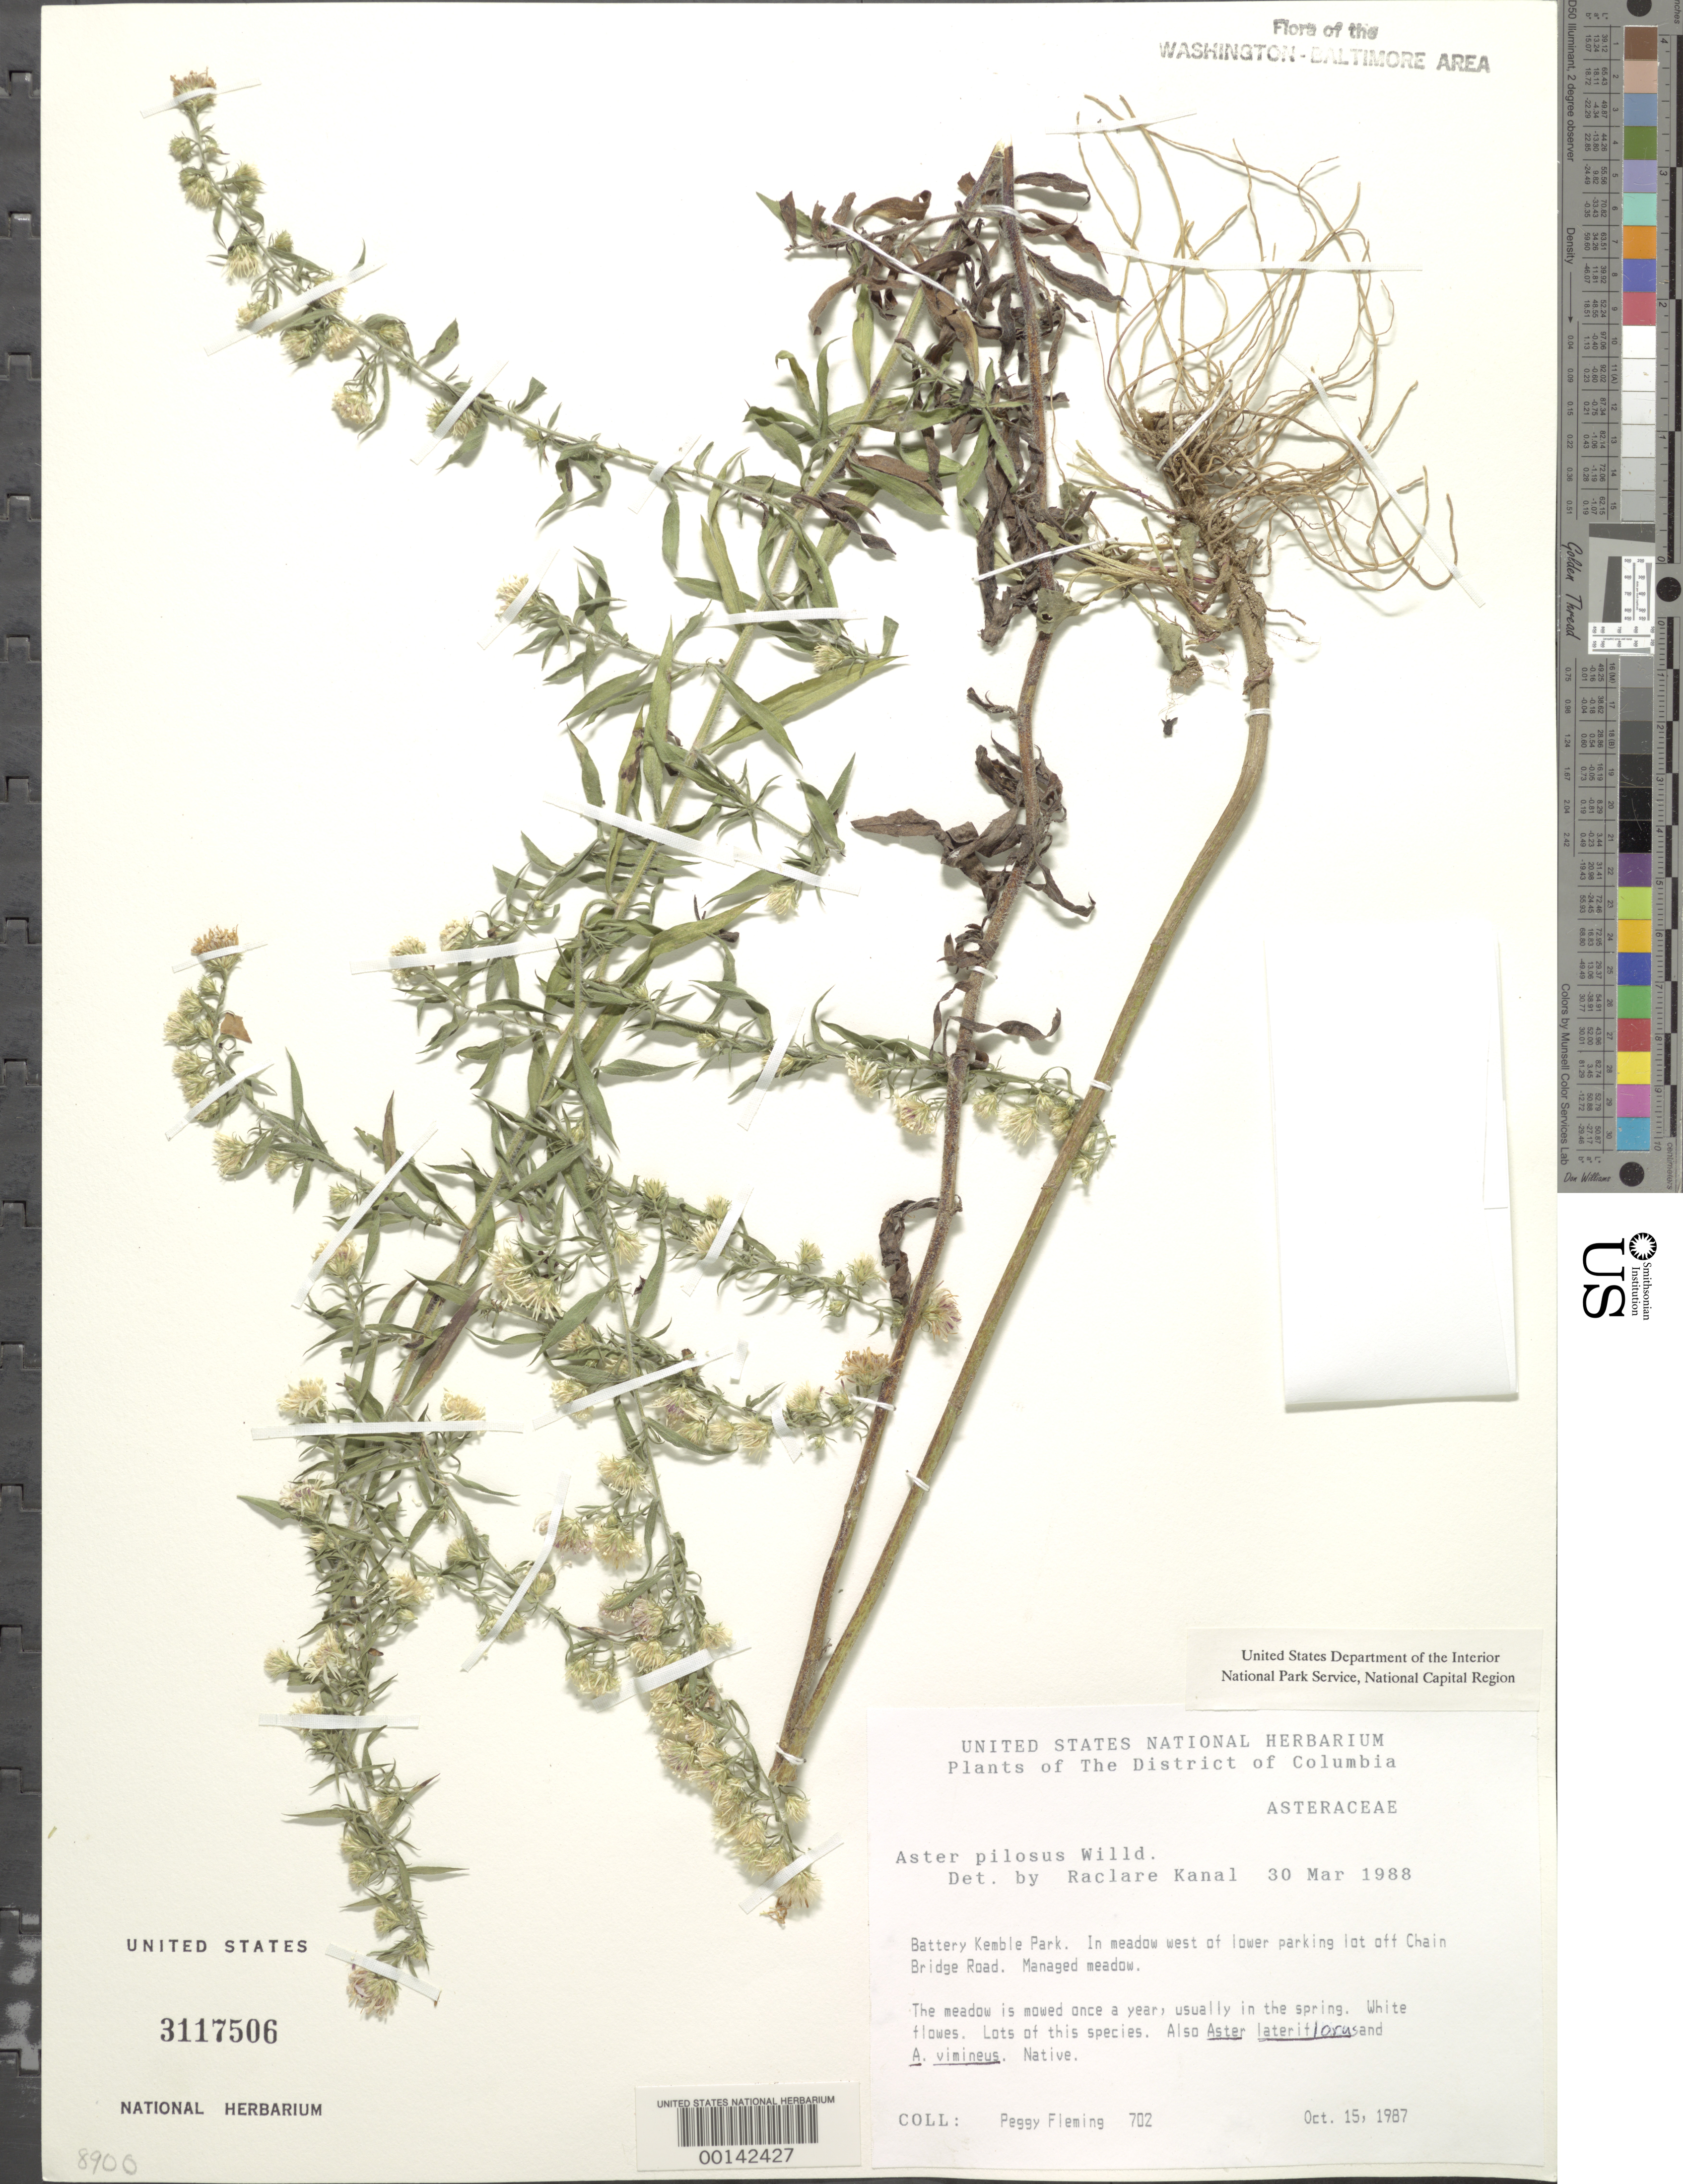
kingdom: Plantae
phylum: Tracheophyta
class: Magnoliopsida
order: Asterales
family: Asteraceae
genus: Symphyotrichum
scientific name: Symphyotrichum pilosum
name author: (Willd.) G.L. Nesom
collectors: P. Fleming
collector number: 702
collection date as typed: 15 Oct 1987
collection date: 1987-10-15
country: United States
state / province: District of Columbia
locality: Battery Kemble Park. In meadow west of lower parking lot off Chain Bridge Road. Battery Kemble Park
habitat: Managed meadow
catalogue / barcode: US 3117506